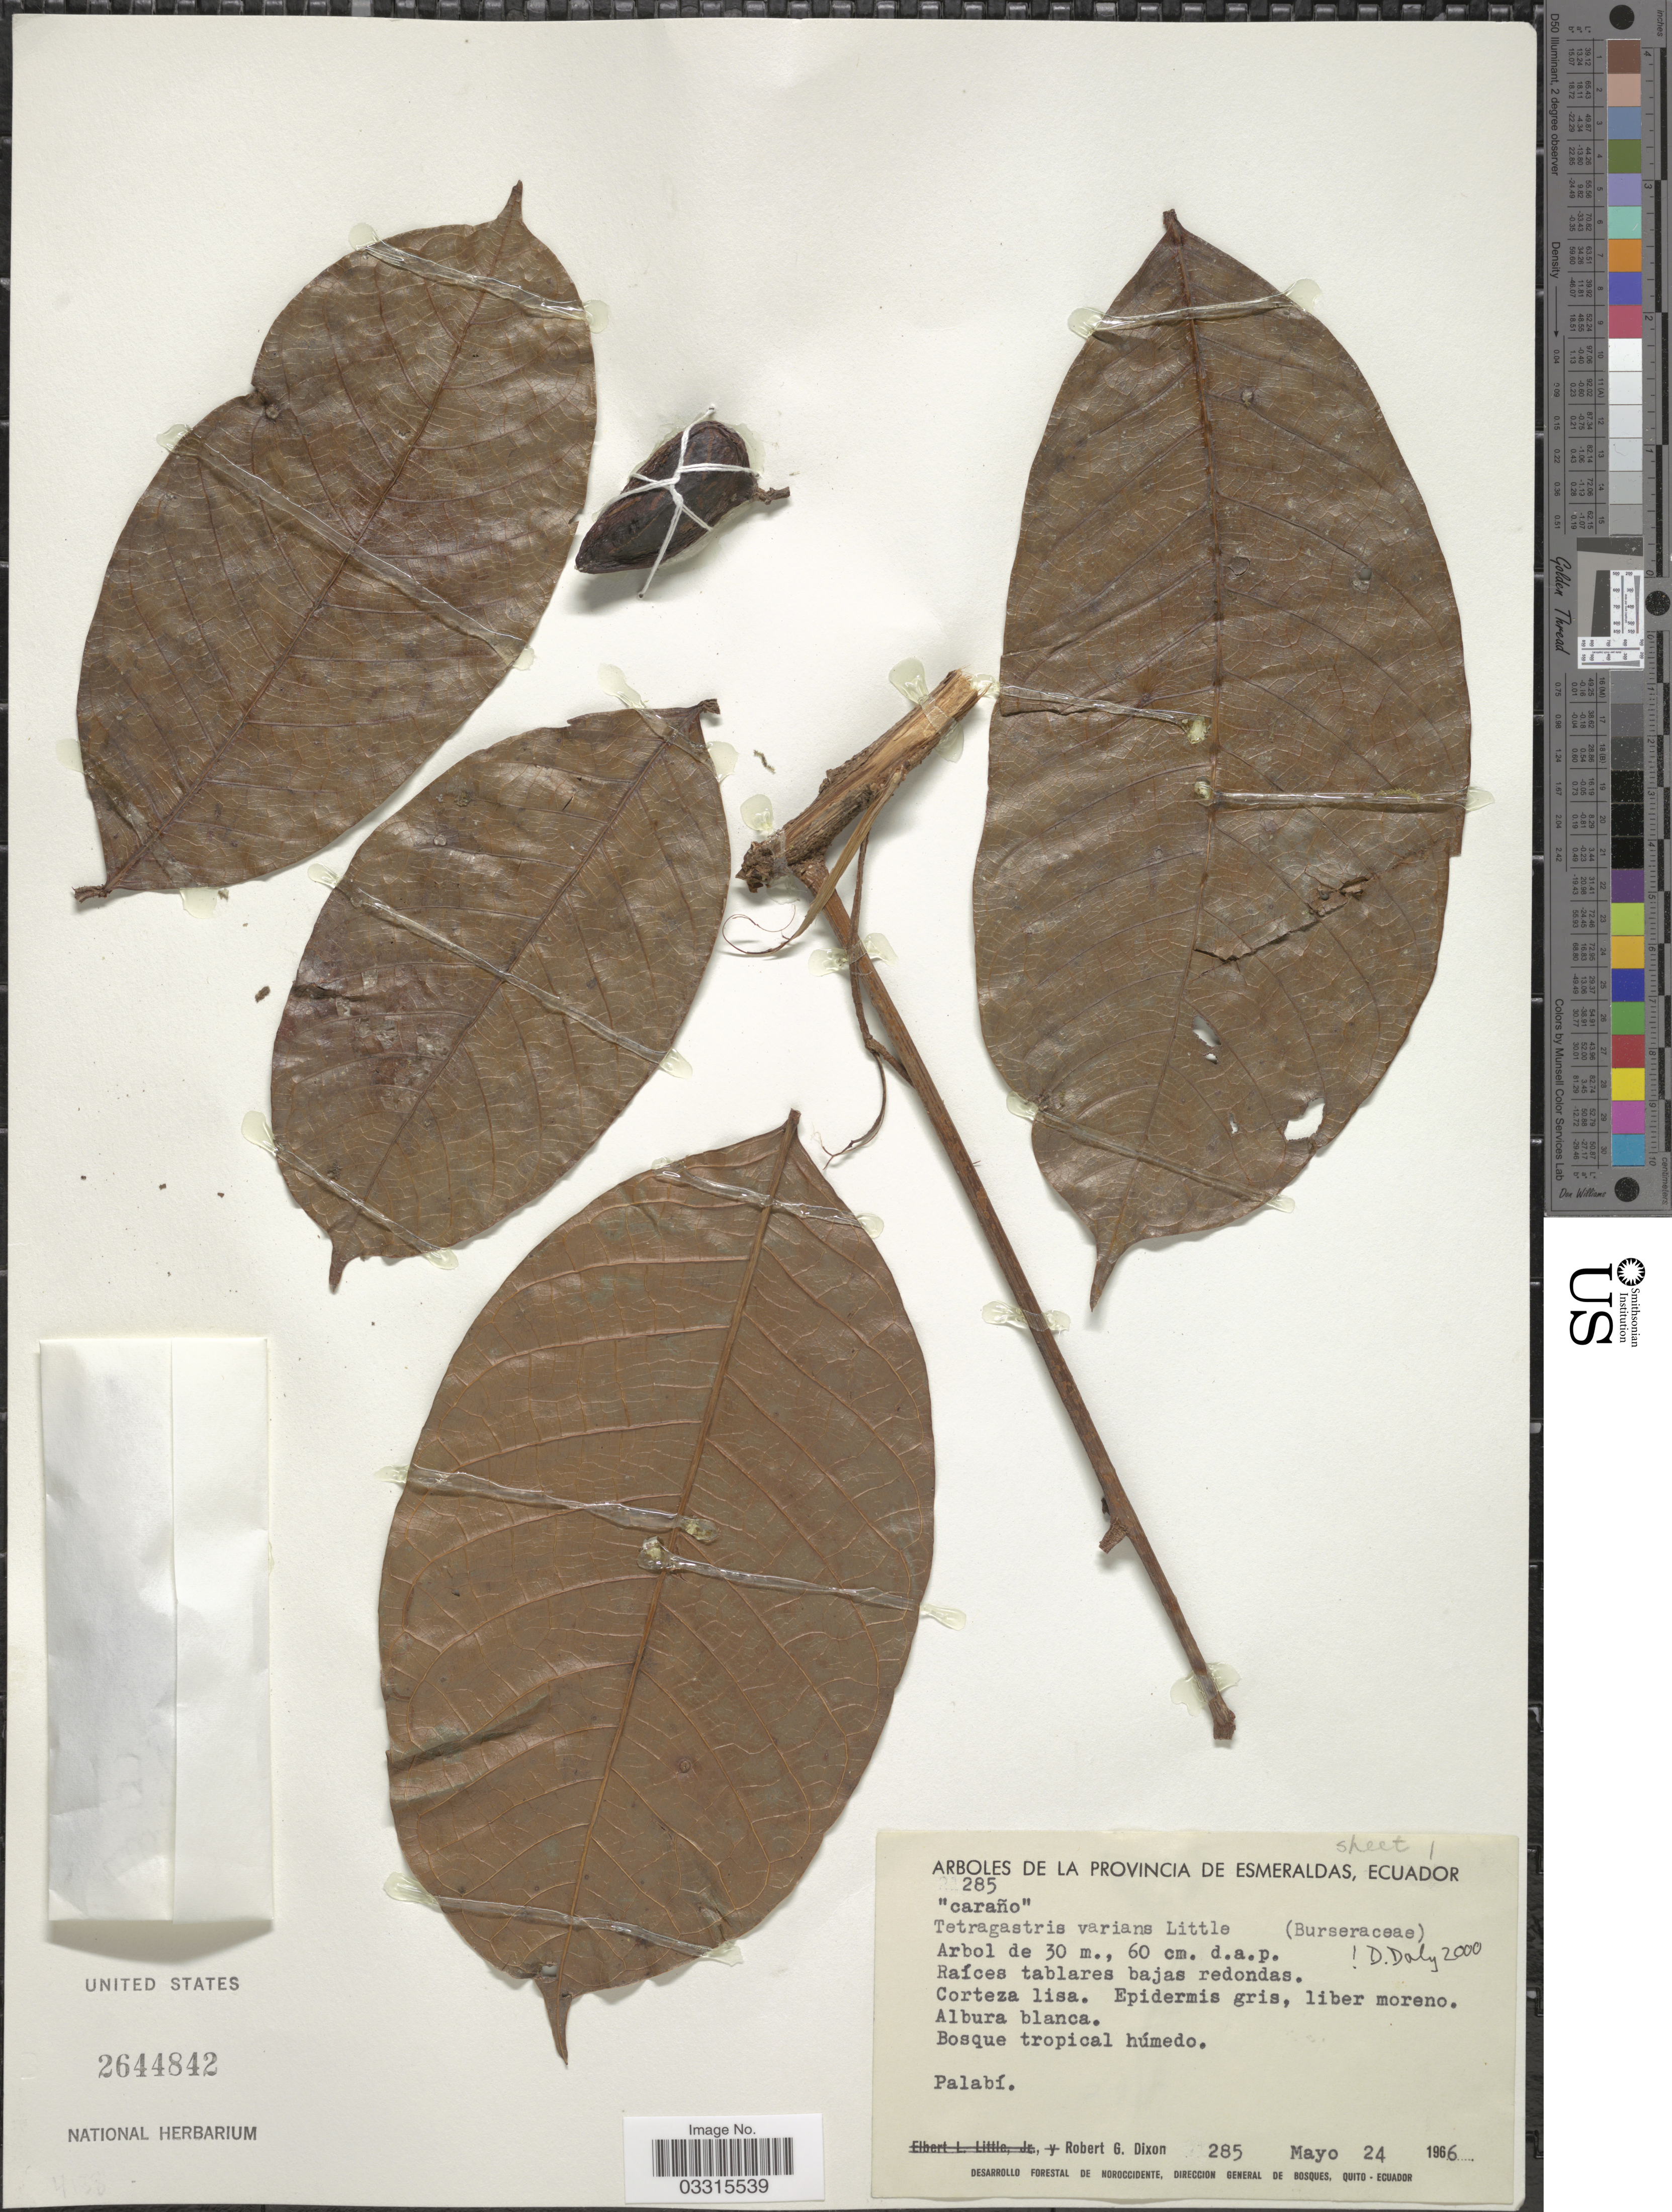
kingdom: Plantae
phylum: Tracheophyta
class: Magnoliopsida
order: Sapindales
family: Burseraceae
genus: Protium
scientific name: Protium varians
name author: (Little) Byng & Christenh.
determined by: Daly, D.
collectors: R. G. Dixon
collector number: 285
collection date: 1966-05-24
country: Ecuador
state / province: Esmeraldas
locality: Palabí.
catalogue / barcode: US 2644842